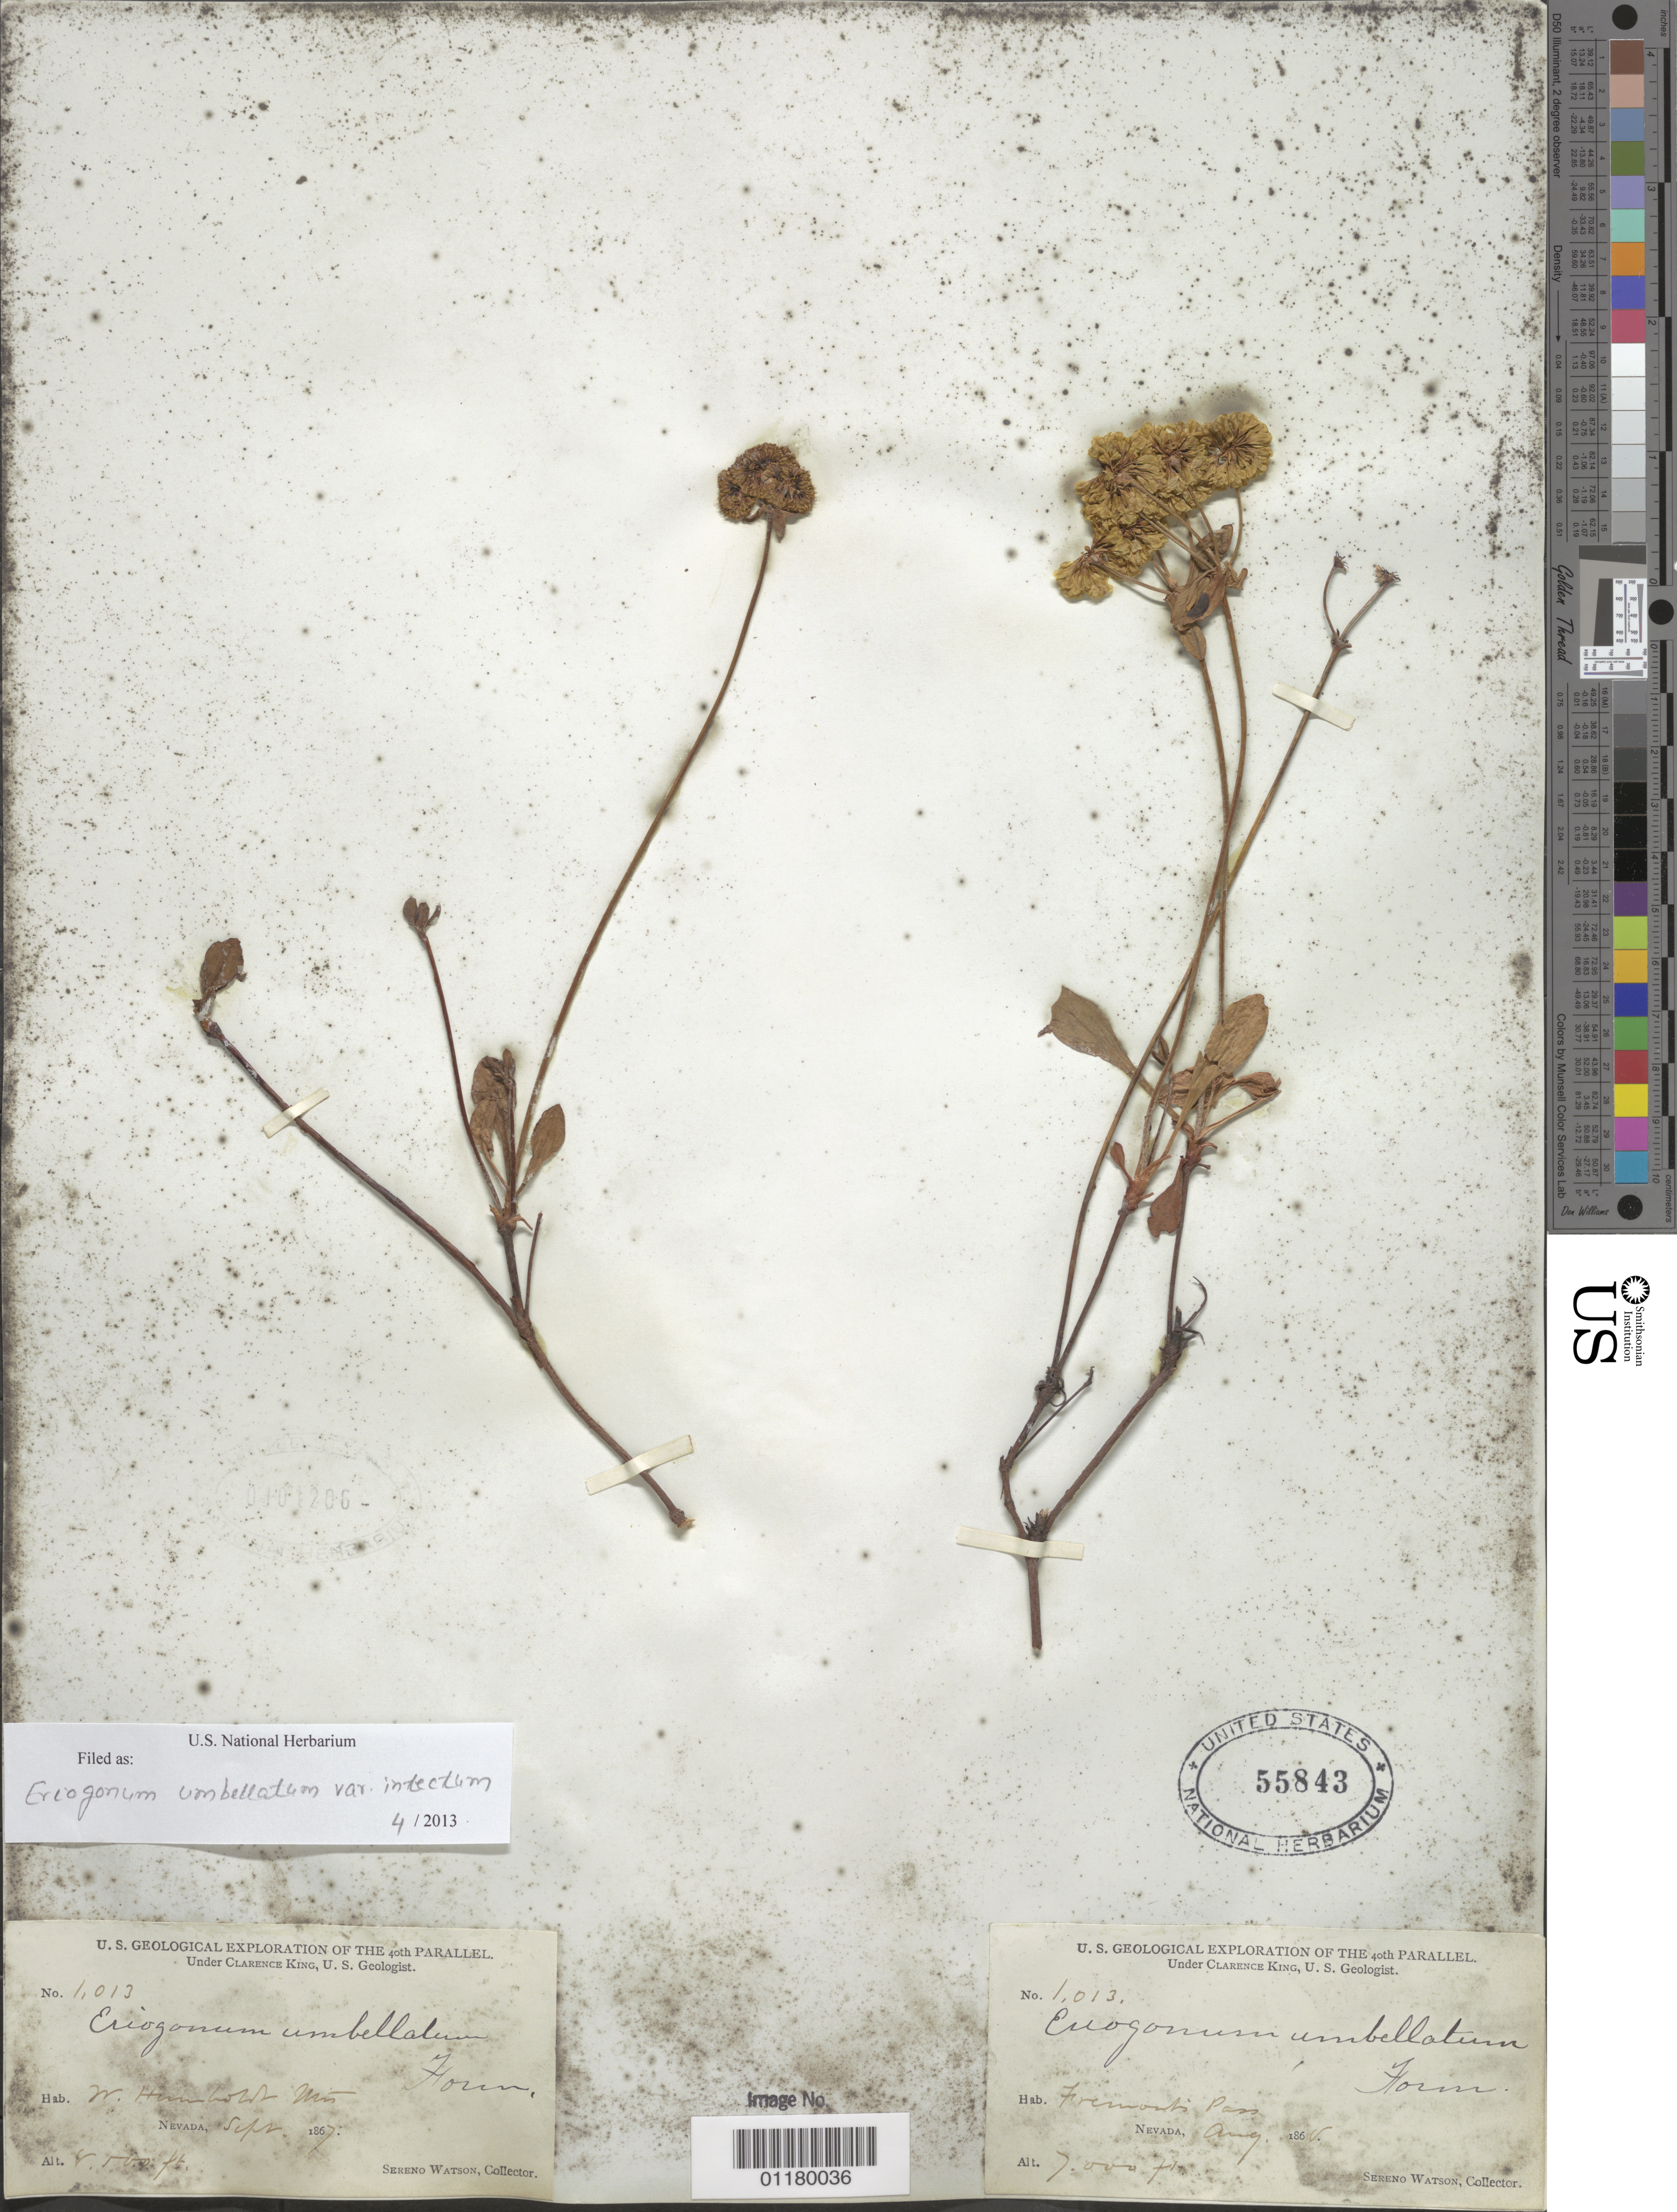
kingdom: Plantae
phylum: Tracheophyta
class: Magnoliopsida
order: Caryophyllales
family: Polygonaceae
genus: Eriogonum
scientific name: Eriogonum umbellatum var. intectum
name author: A. Nelson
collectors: S. Watson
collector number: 1013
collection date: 1867-09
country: United States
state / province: Nevada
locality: W Humboldt Mts.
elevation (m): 2591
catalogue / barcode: US 101206